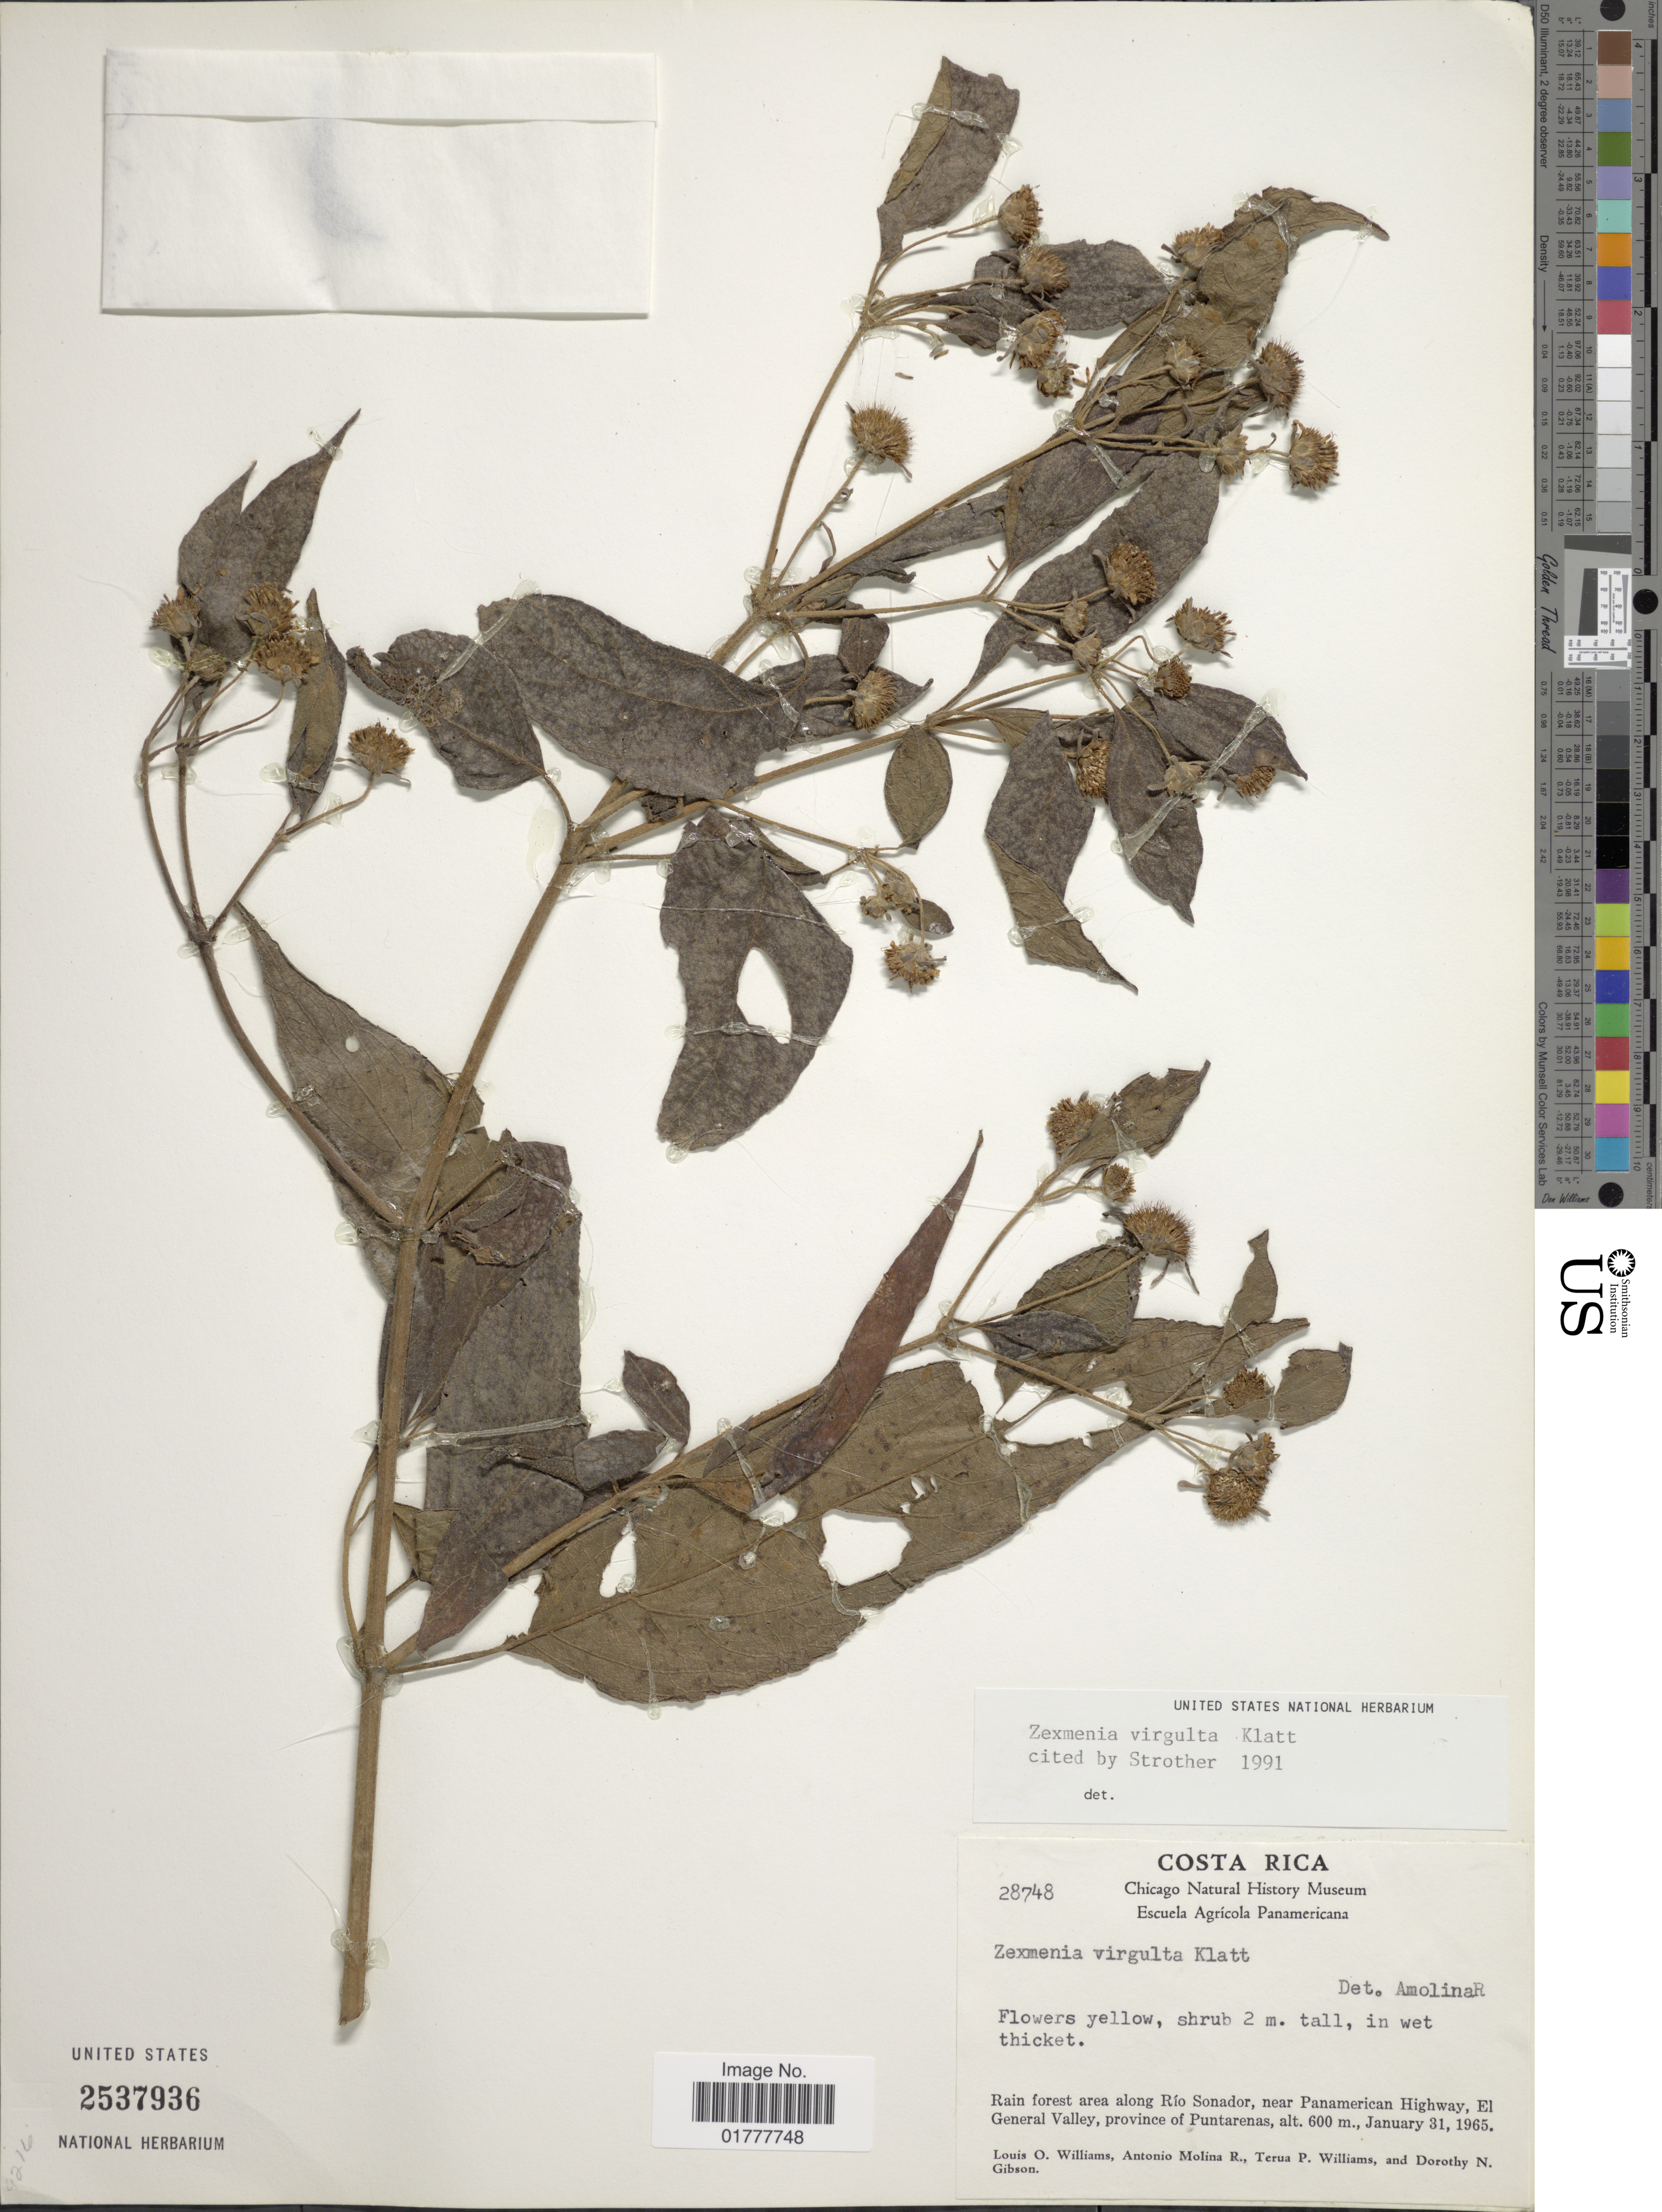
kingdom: Plantae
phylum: Tracheophyta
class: Magnoliopsida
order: Asterales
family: Asteraceae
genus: Zexmenia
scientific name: Zexmenia virgulta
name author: Klatt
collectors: L. O. Williams, A. Molina R., T. P. Williams & D. N. Gibson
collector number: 28748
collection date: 1965-01-31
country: Costa Rica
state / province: Puntarenas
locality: Rain forest area along Rio Sonador, near Panamerican Highway, El General Valley, province of Puntarenas.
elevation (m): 600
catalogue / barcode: US 2537936